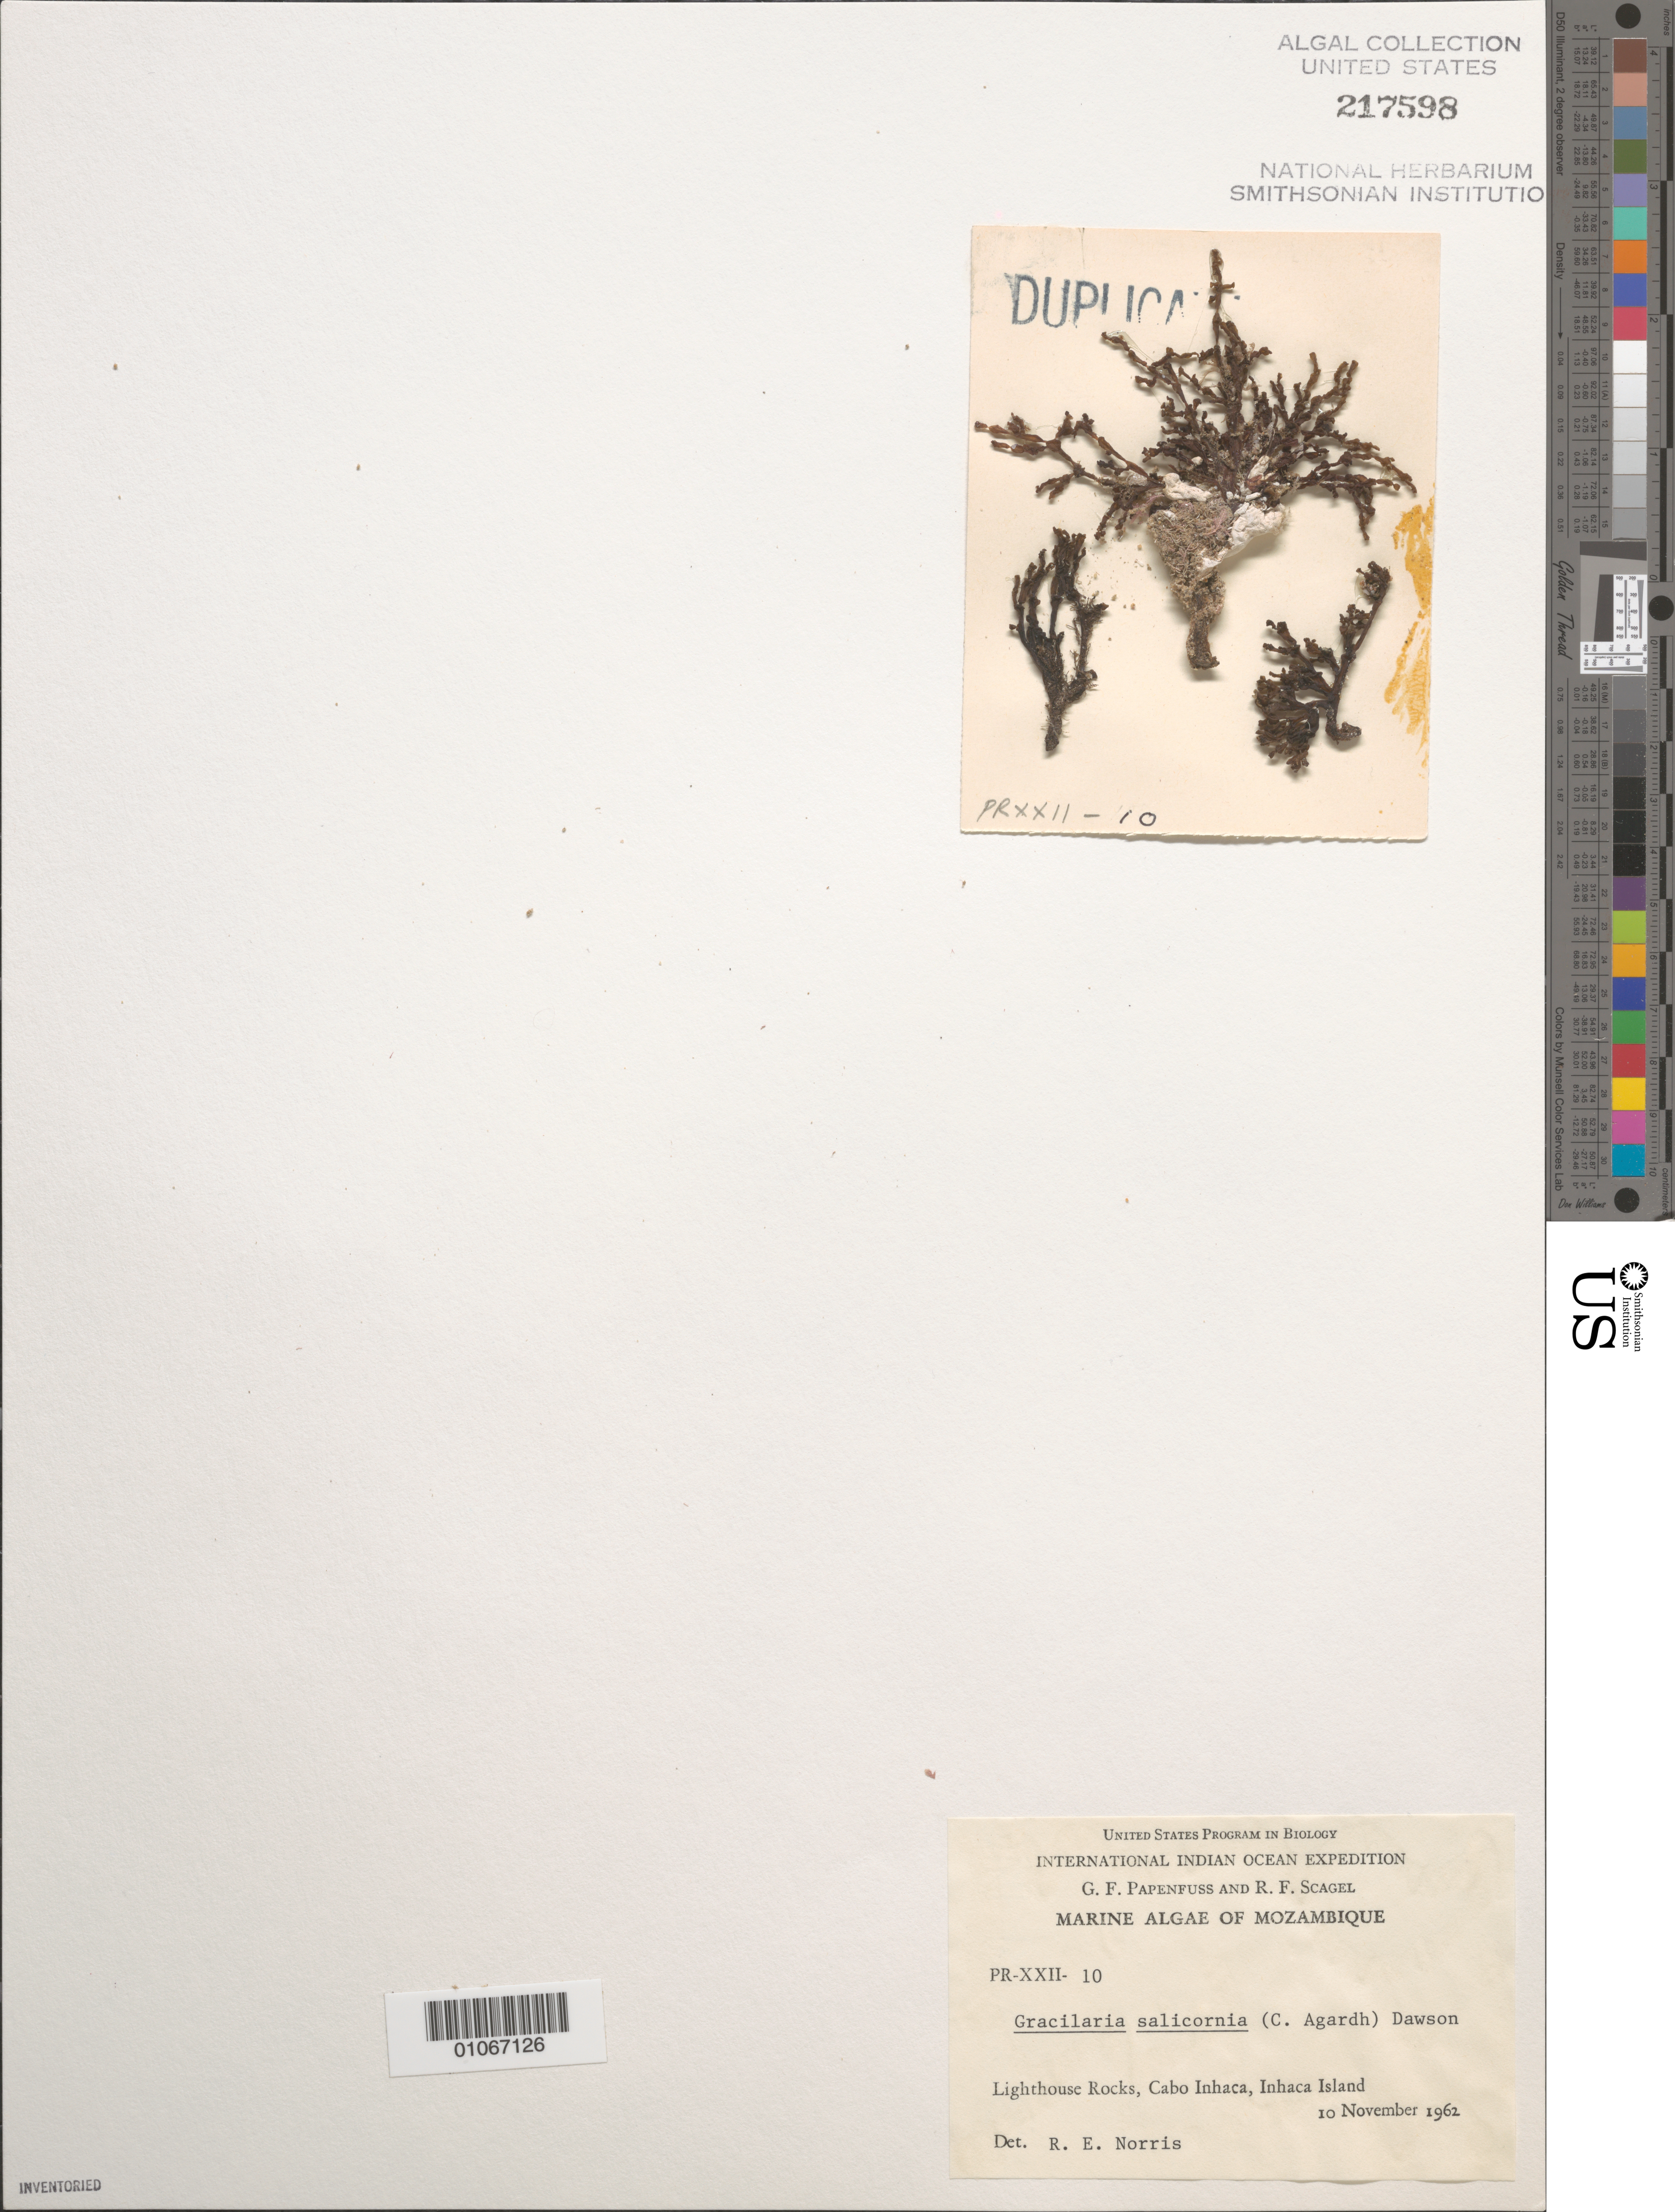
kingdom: Plantae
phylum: Rhodophyta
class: Florideophyceae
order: Gracilariales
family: Gracilariaceae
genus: Gracilaria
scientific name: Gracilaria salicornia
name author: (C. Agardh) E.Y. Dawson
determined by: Norris, R. E.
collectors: G. Papenfuss & R. F. Scagel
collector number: PR-XXII-10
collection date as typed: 10 Nov 1962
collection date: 1962-11-10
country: Mozambique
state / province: Maputo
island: Inhaca Island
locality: Lighthouse Rocks, Cabo Inhaca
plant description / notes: International Indian Ocean Expedition, 1962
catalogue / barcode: US 217598